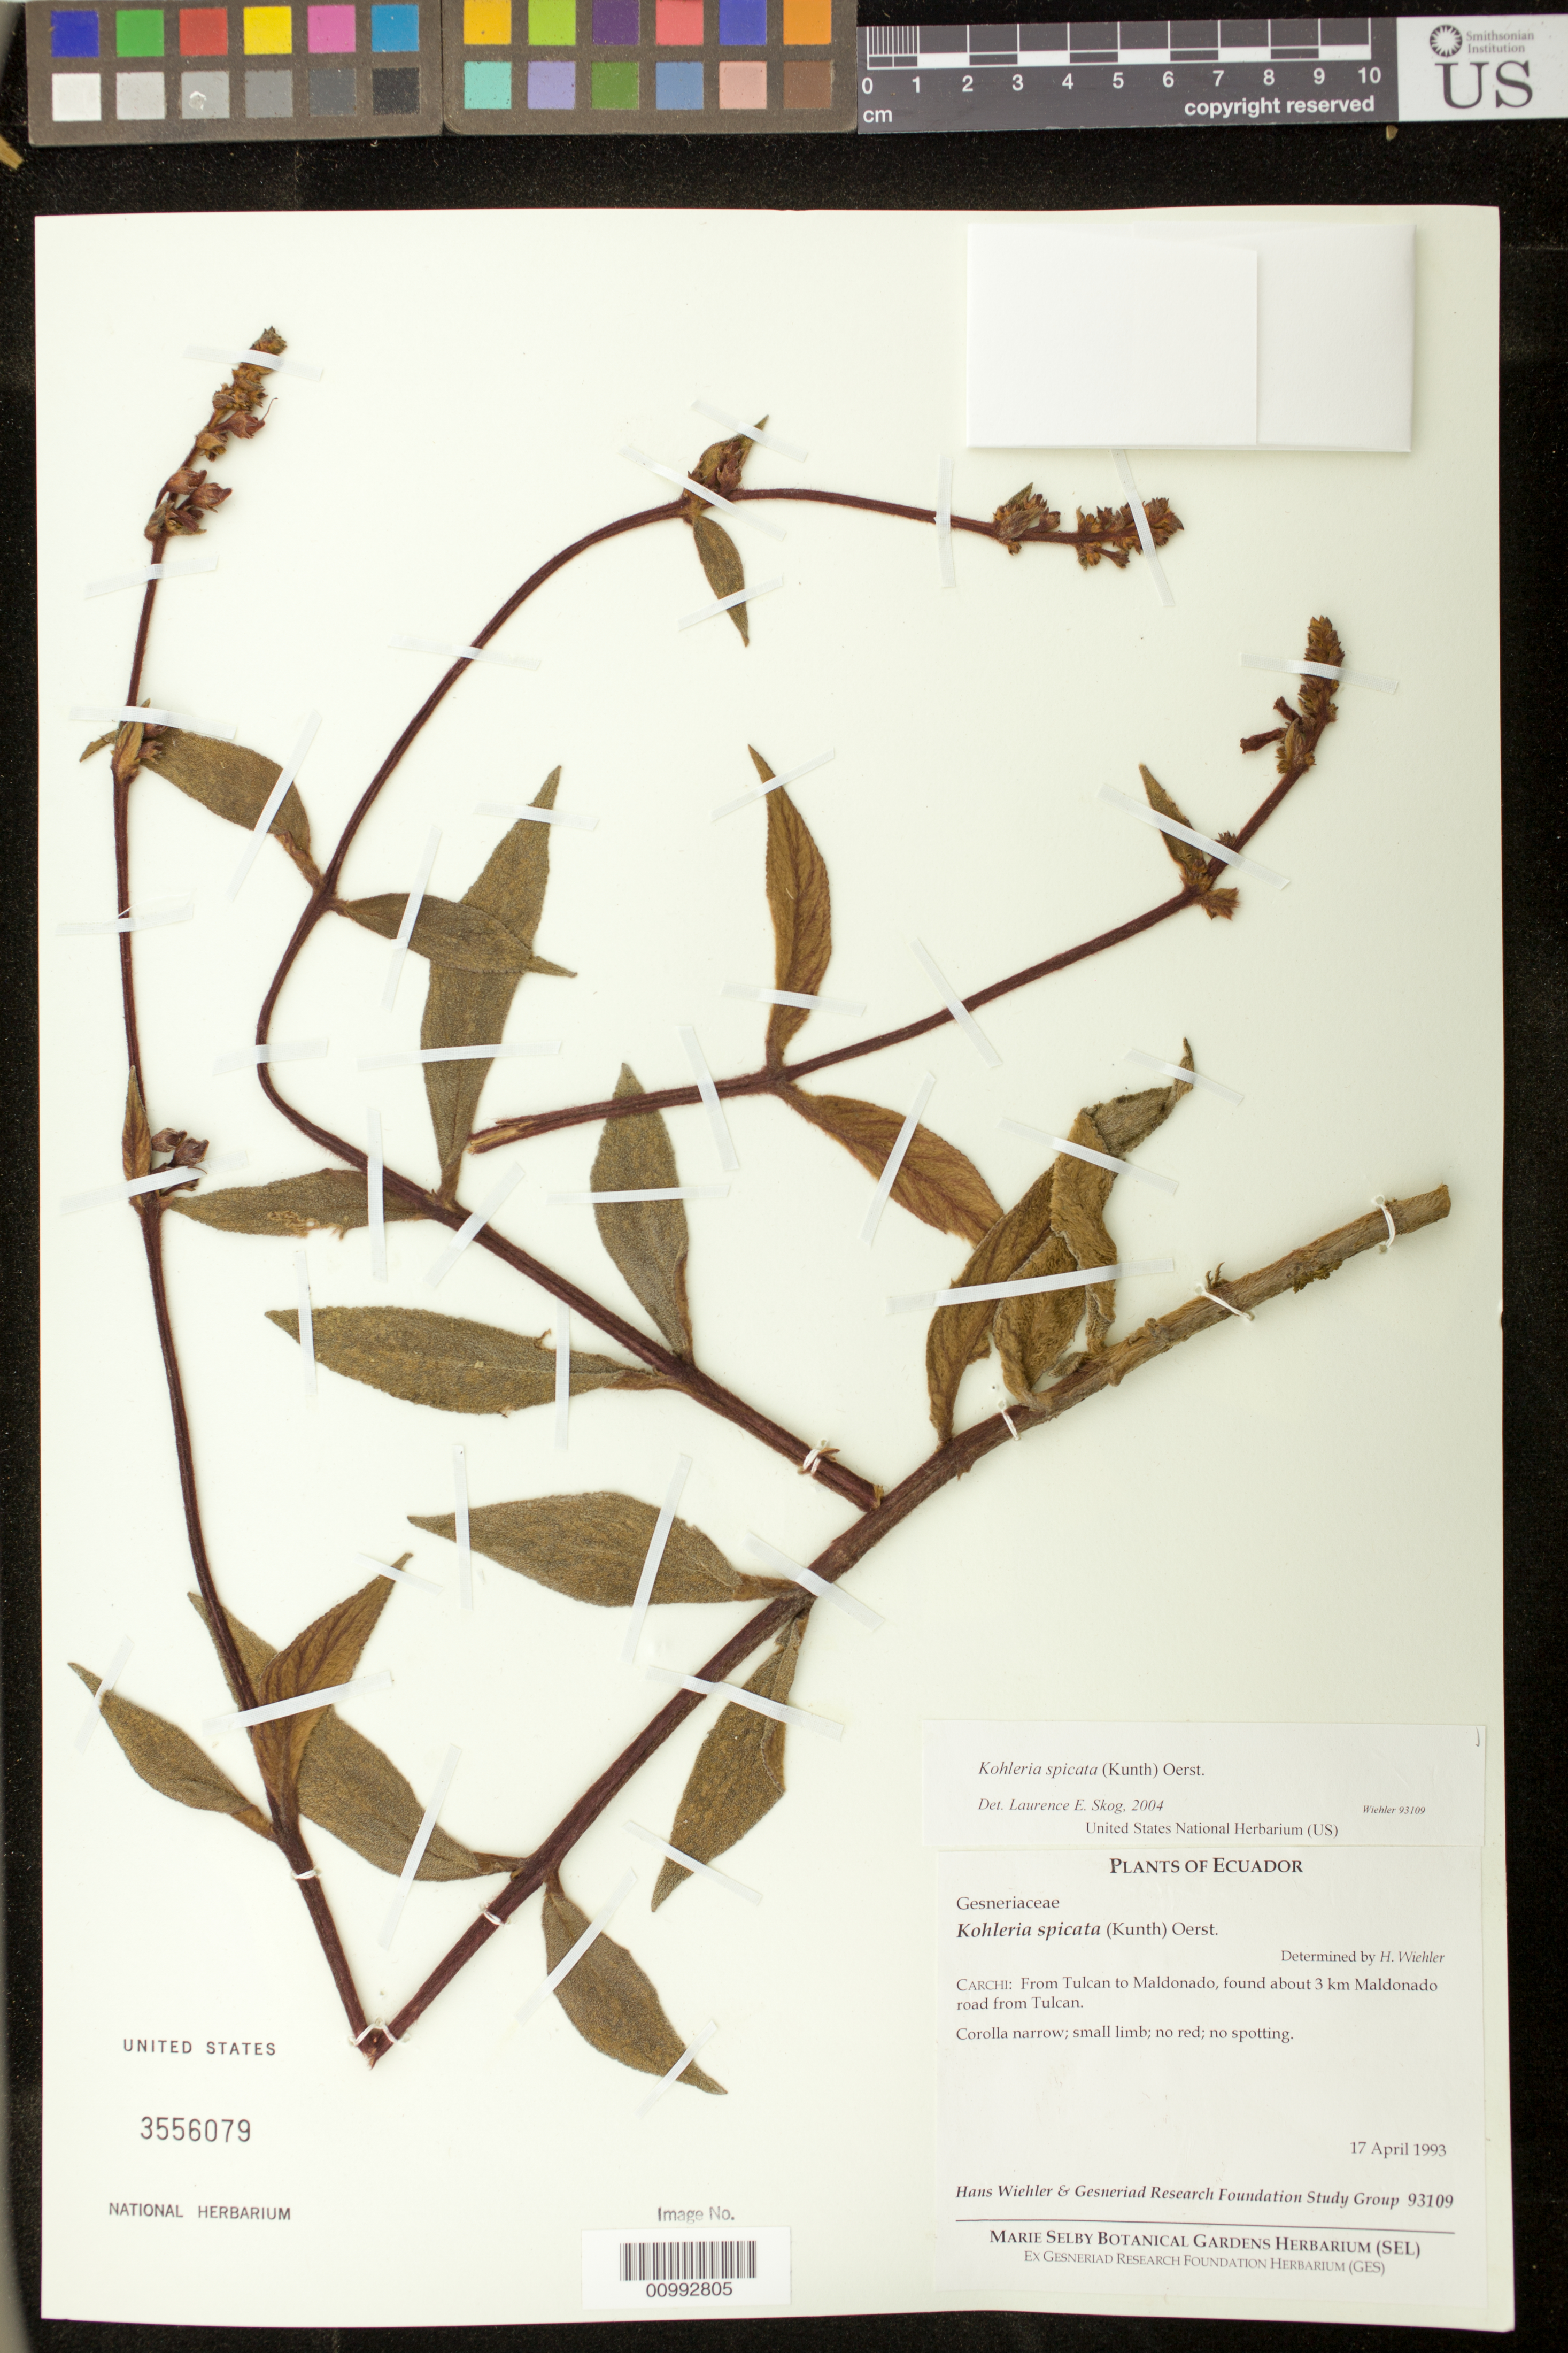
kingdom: Plantae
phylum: Tracheophyta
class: Magnoliopsida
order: Lamiales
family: Gesneriaceae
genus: Kohleria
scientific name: Kohleria spicata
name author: (Kunth) Oerst.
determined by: Skog, Laurence E.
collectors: H. J. Wiehler & GRF Study Group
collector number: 93109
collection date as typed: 17 Apr 1993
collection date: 1993-04-17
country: Ecuador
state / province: Carchi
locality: Carchi: from Tulcan to Maldonado, found about 3 km Maldonado road from Tulcan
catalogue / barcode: US 3556079